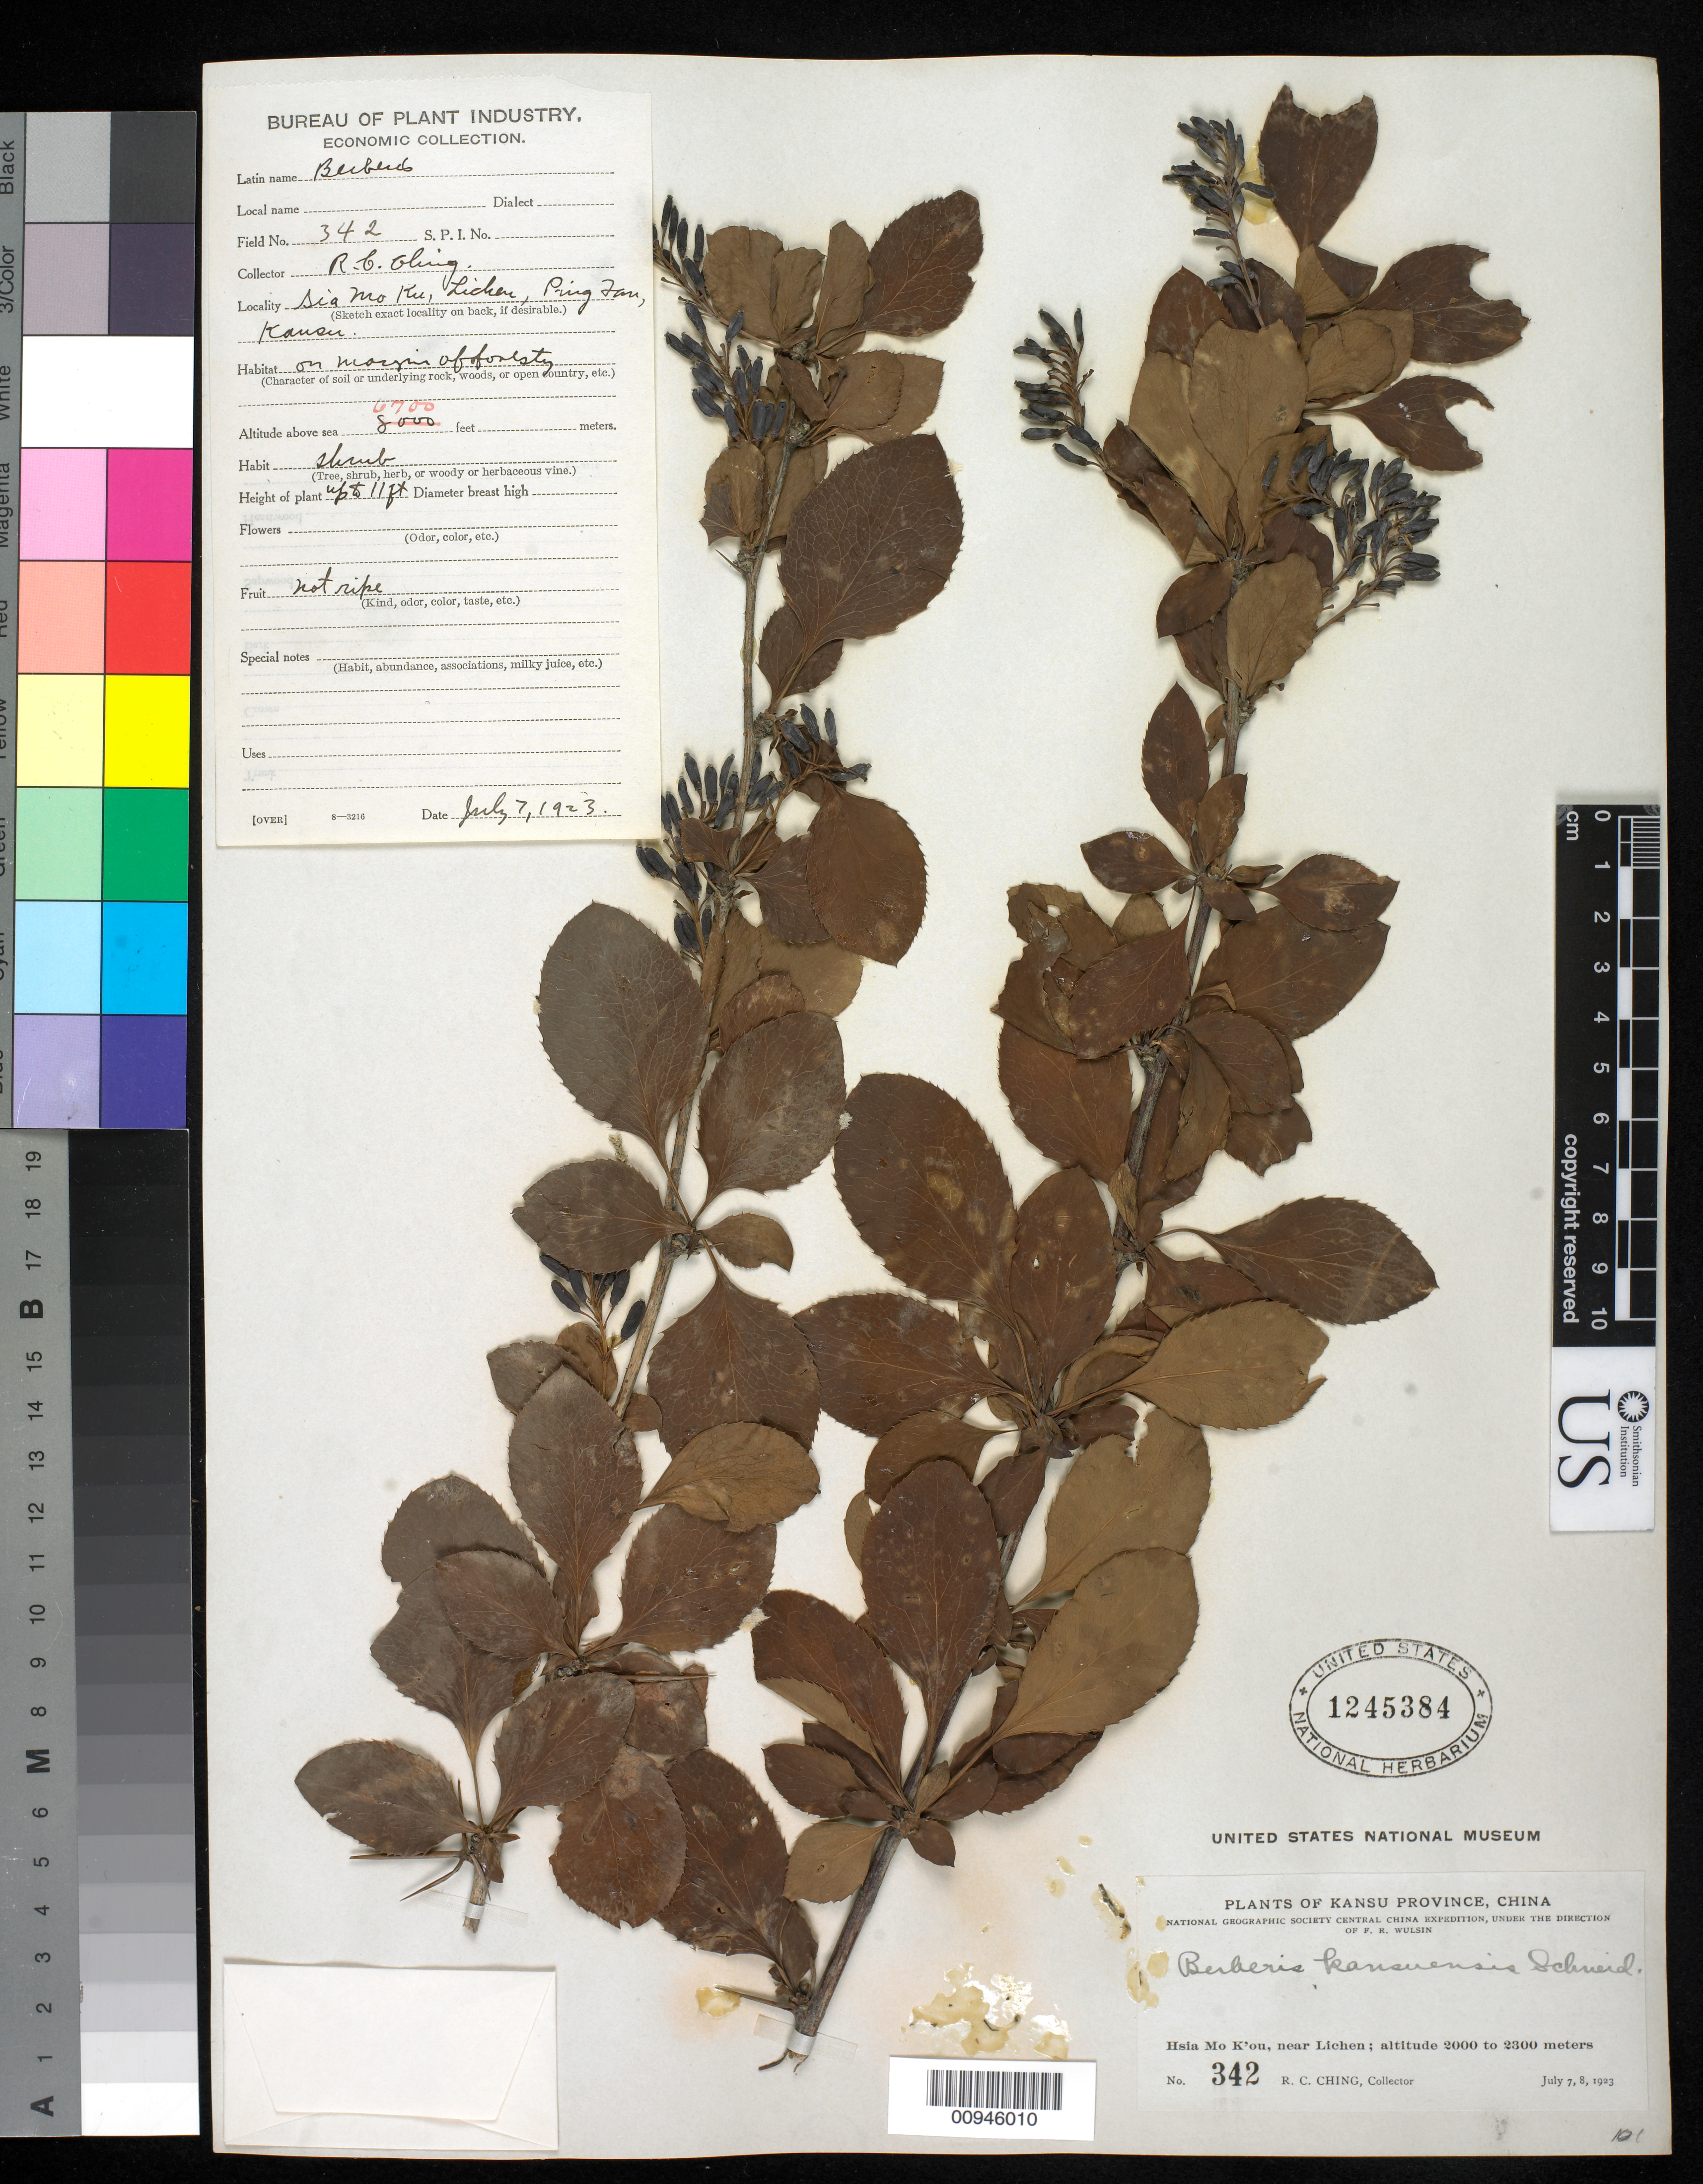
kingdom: Plantae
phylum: Tracheophyta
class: Magnoliopsida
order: Ranunculales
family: Berberidaceae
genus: Berberis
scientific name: Berberis kansuensis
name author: C.K. Schneid.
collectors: R. C. Ching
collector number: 342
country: China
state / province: Gansu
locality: Hsia Mo K'ou, near Lichen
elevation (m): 2000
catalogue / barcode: US 1245384